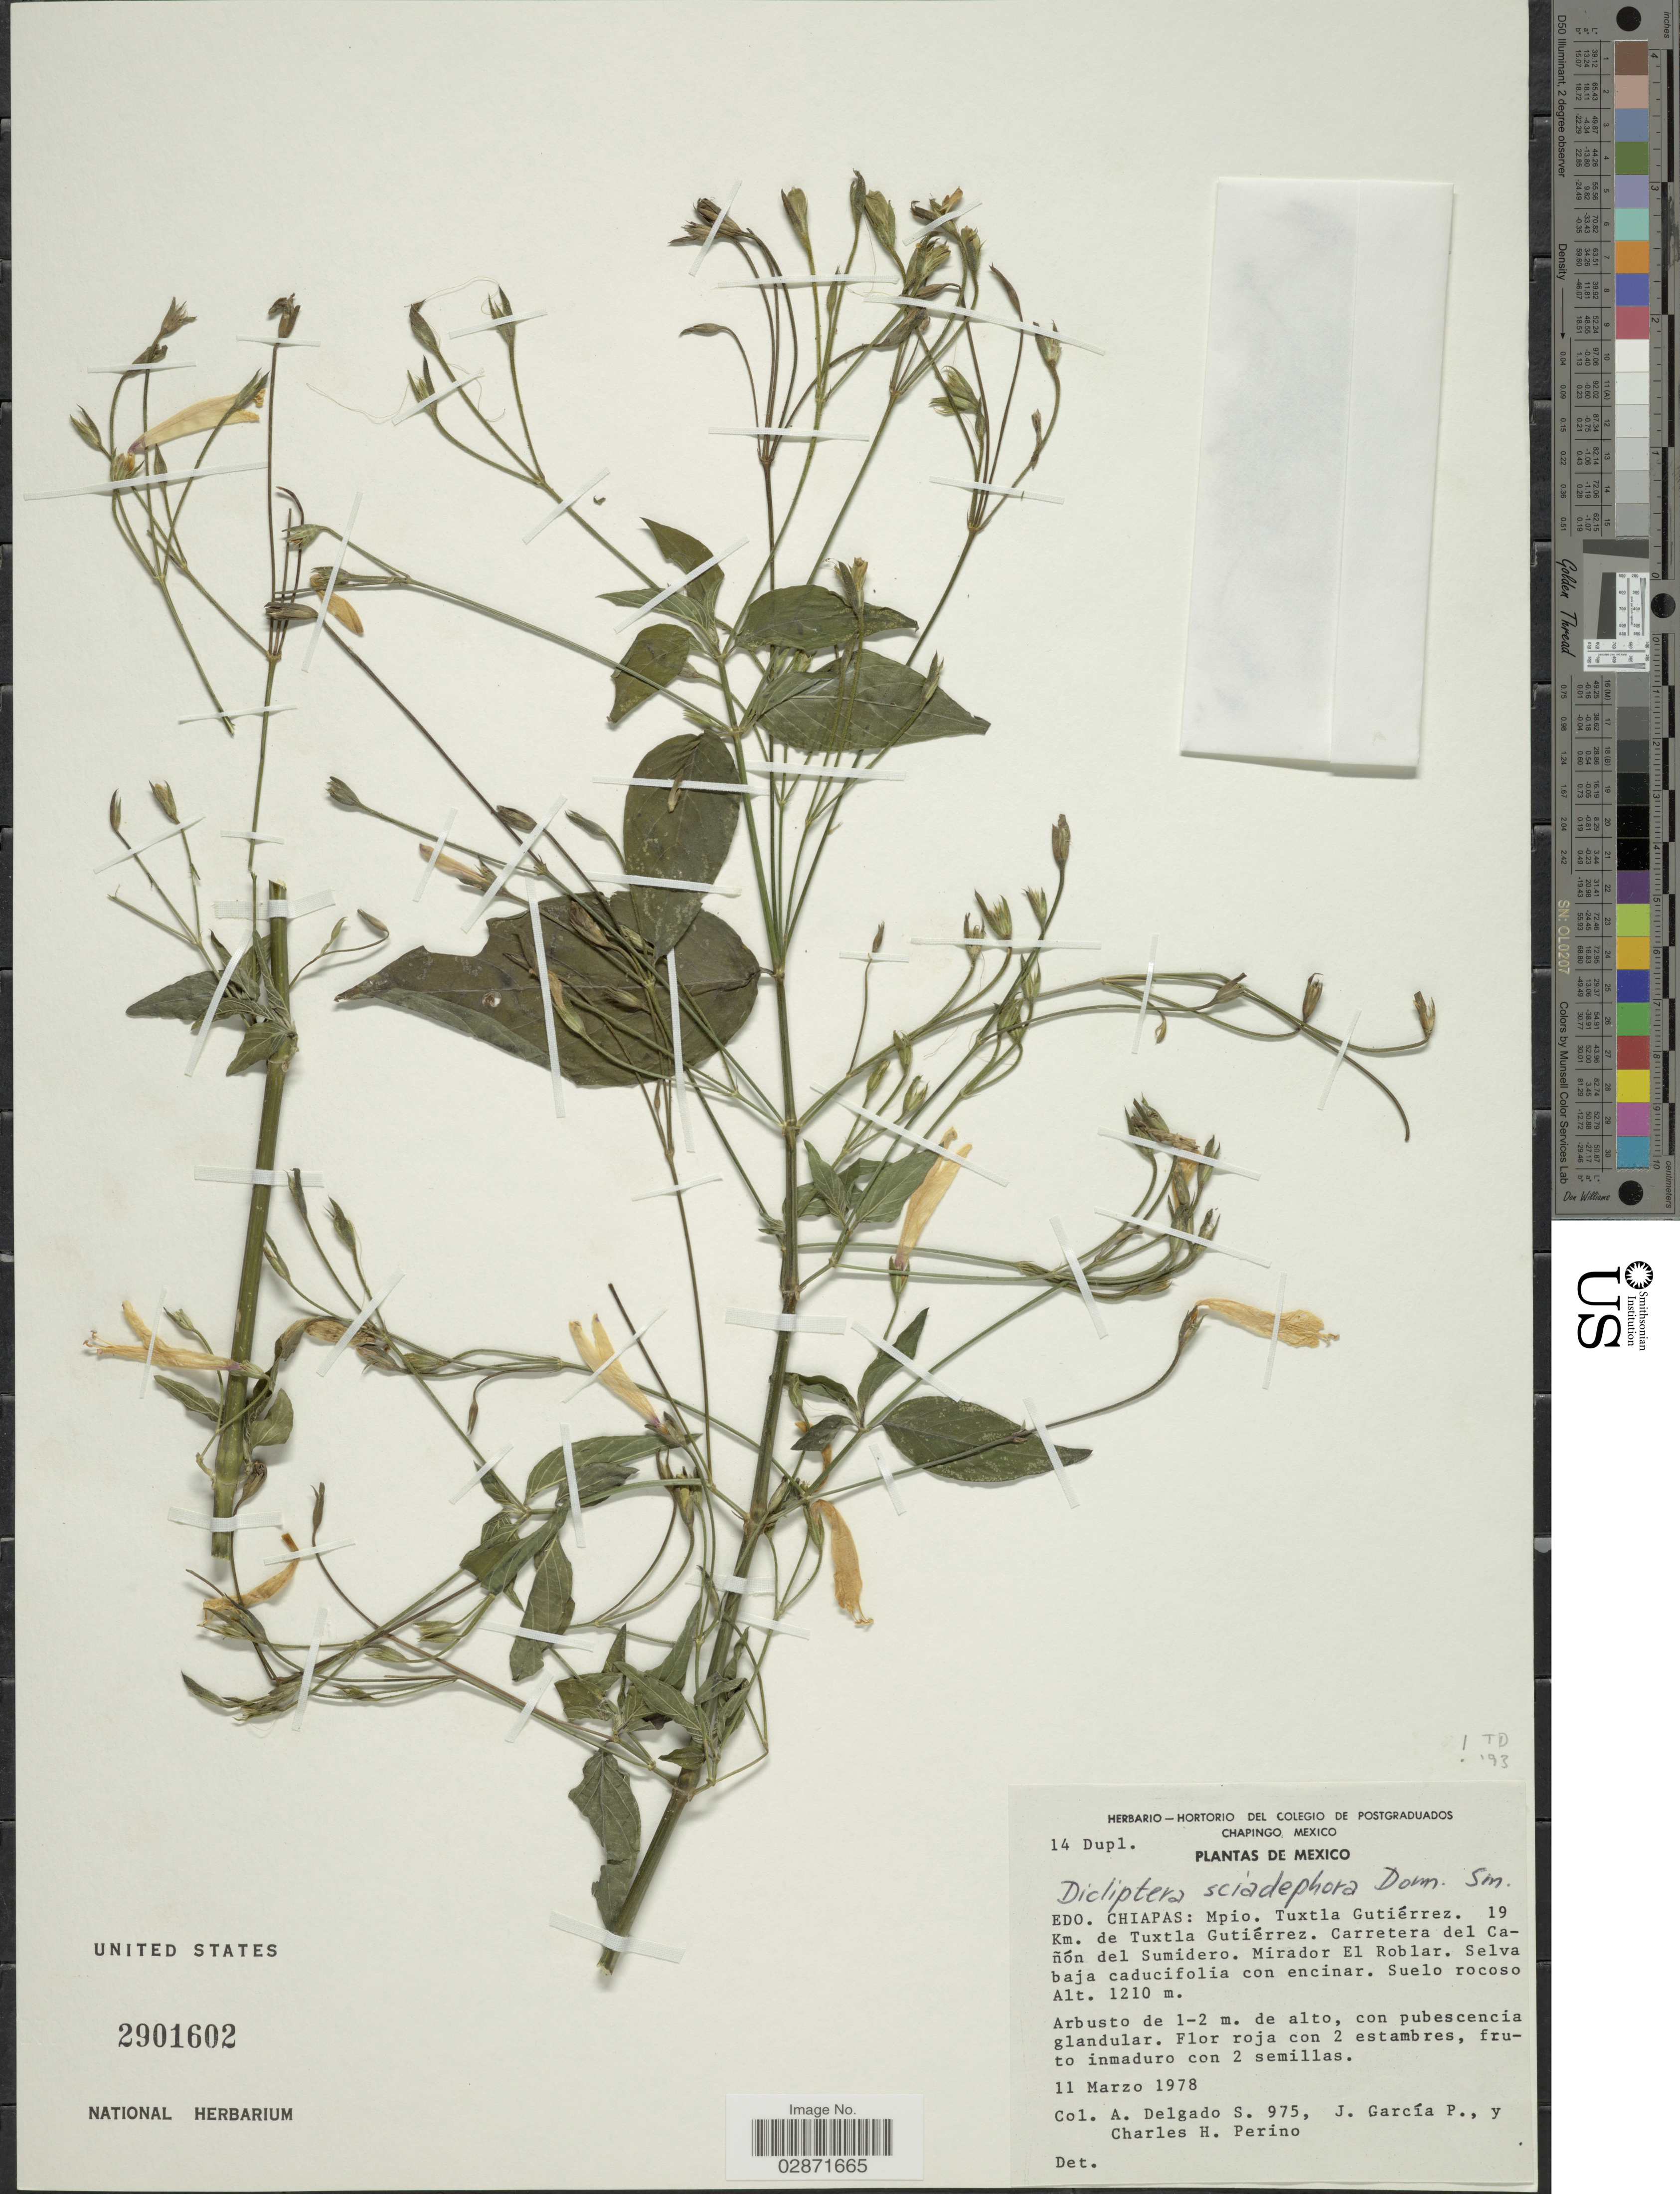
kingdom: Plantae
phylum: Tracheophyta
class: Magnoliopsida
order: Lamiales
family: Acanthaceae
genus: Dicliptera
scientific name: Dicliptera sciadephora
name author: Donn. Sm.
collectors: A. Delgado S., J. García-P. & C. Perino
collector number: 975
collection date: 1978-03-11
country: Mexico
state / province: Chiapas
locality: Mpio. Tuxtla Gutiérrez, 19 Km. de Tuxtla Gutiérrez, Carretera del Cañon del Sumidero, Mirador El Roblar.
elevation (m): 1210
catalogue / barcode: US 2901602